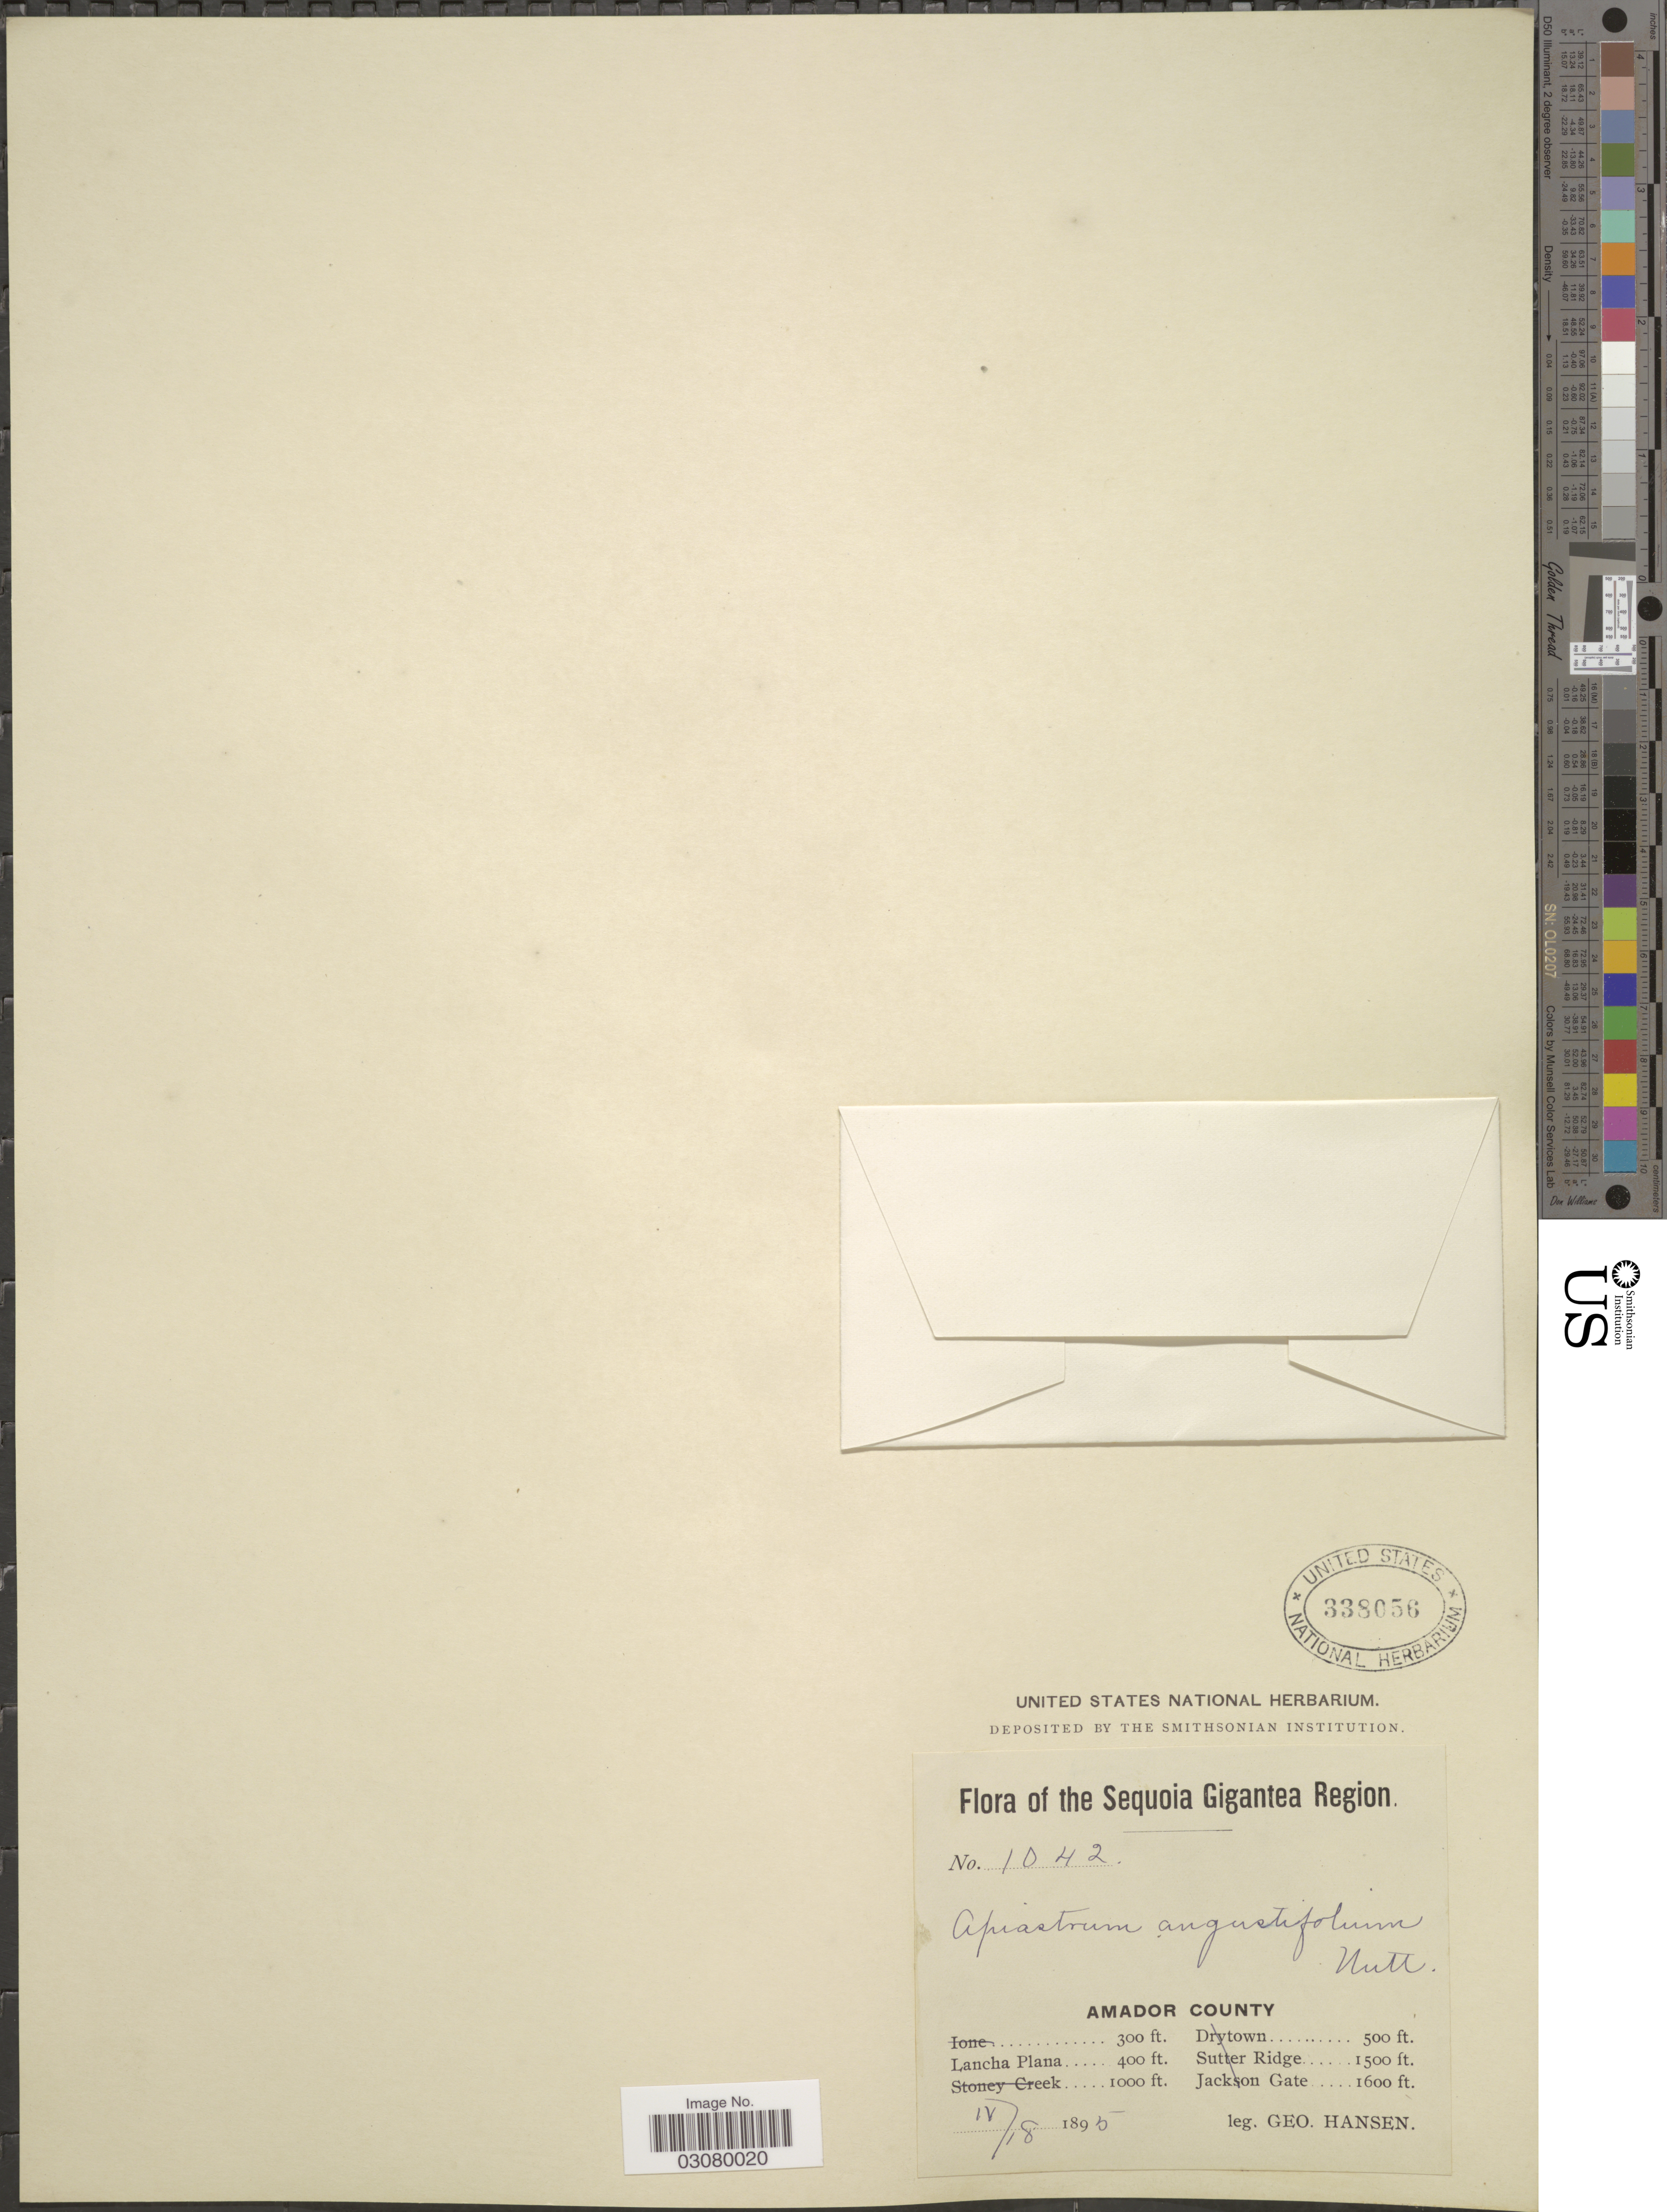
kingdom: Plantae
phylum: Tracheophyta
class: Magnoliopsida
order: Apiales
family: Apiaceae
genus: Apiastrum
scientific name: Apiastrum angustifolium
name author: Nutt.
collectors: G. Hansen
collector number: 1042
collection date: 1895-04-18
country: United States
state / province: California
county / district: Amador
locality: Sequoia Gigantea Region. Amador County. Lancha Plana.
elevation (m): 122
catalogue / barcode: US 338056